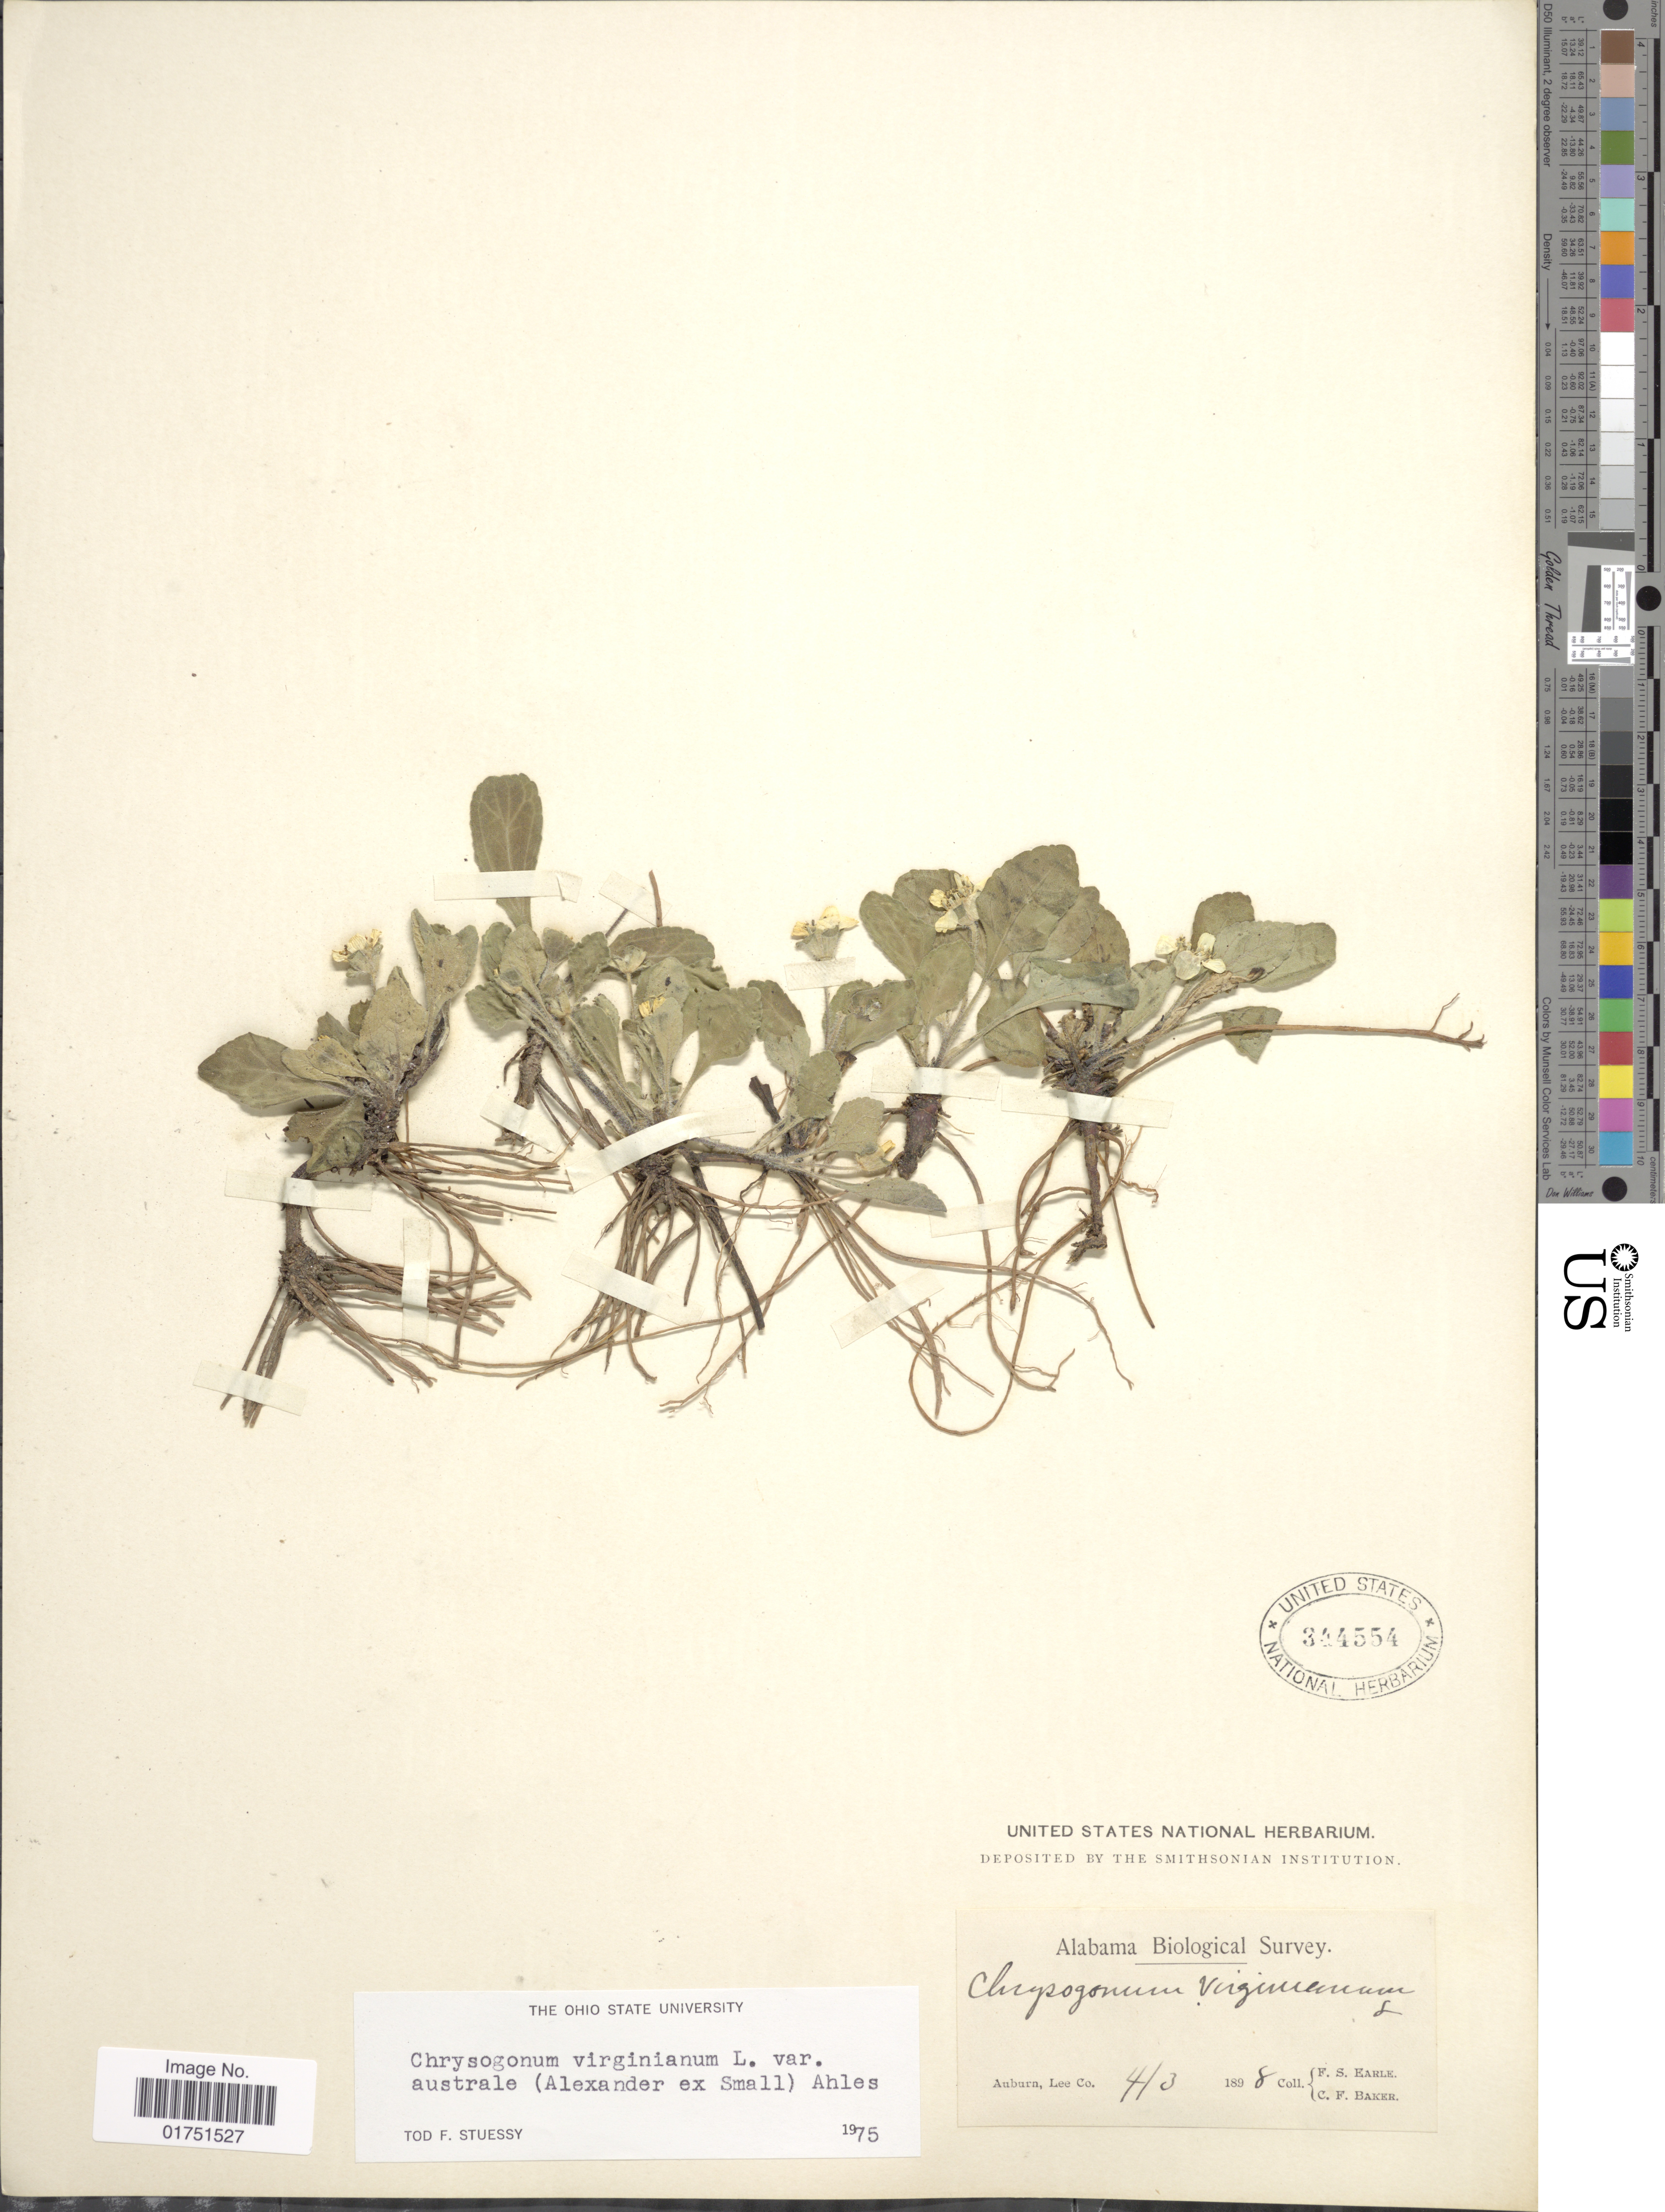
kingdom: Plantae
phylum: Tracheophyta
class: Magnoliopsida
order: Asterales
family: Asteraceae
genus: Chrysogonum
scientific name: Chrysogonum virginianum var. australe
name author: (Alexander ex Small) Ahles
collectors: F. S. Earle & C. F. Baker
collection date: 1893-04-03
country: United States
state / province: Alabama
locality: Auburn, Lee Co.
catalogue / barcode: US 344554